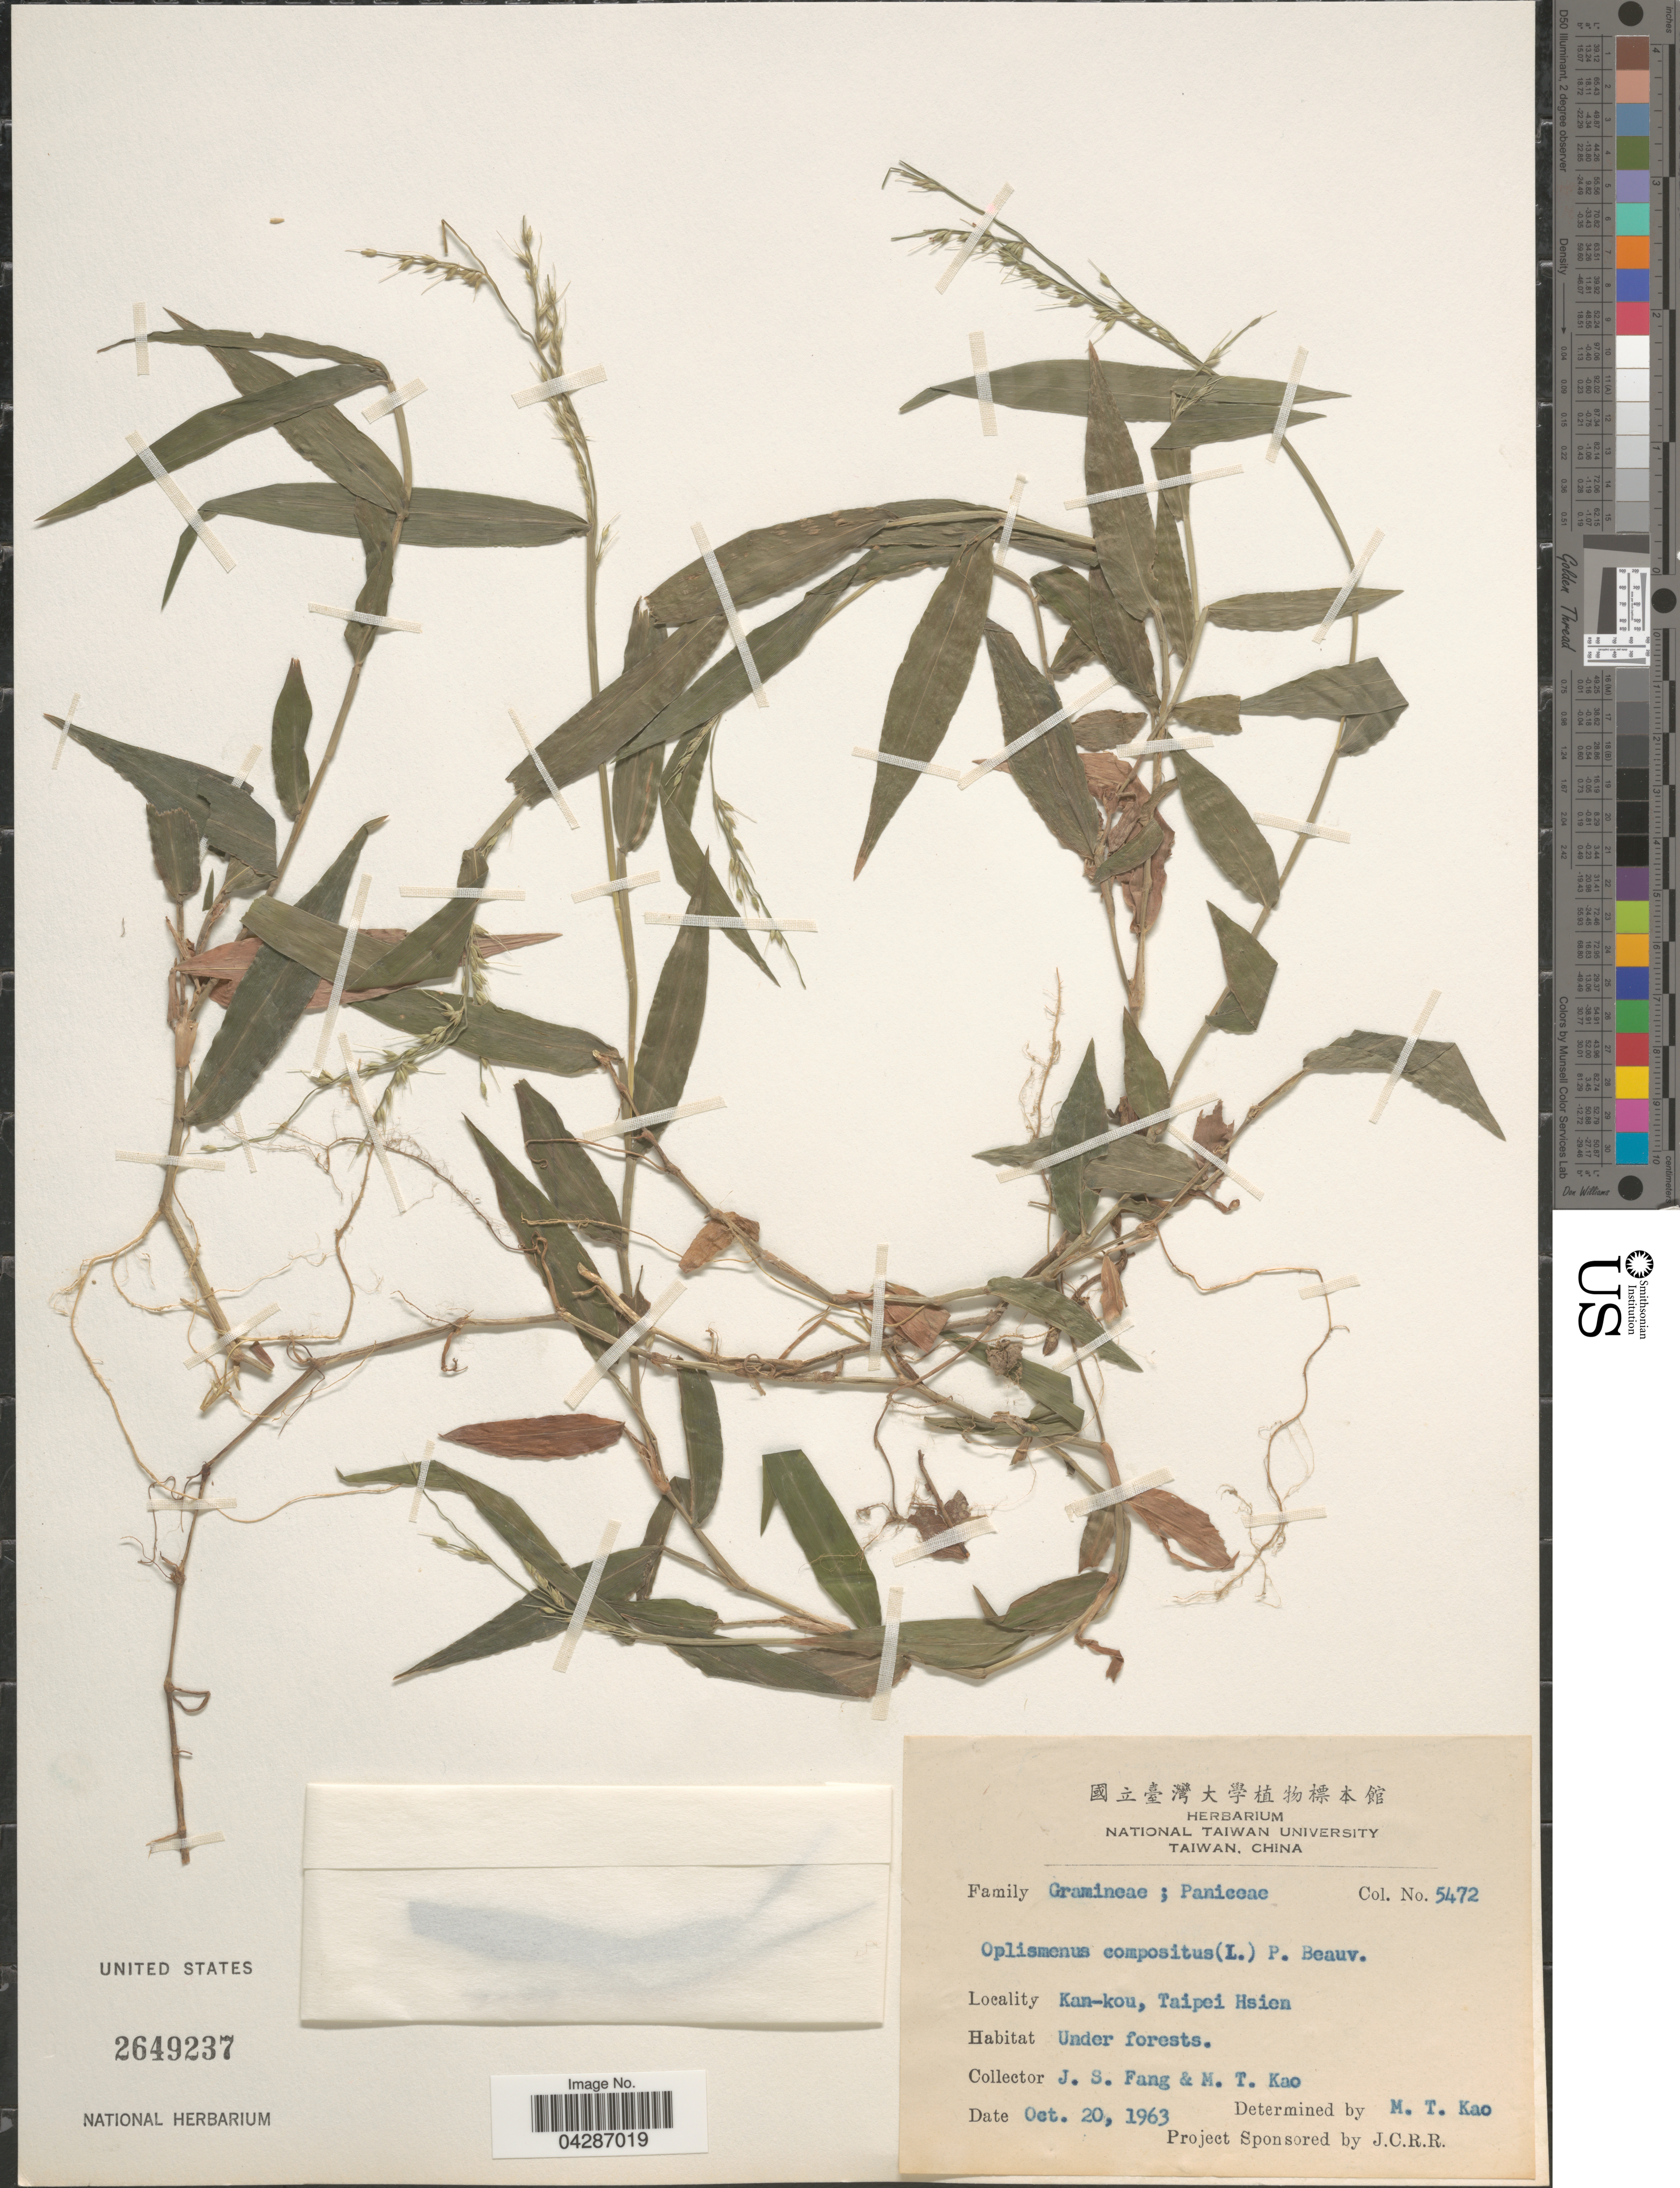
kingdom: Plantae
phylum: Tracheophyta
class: Liliopsida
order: Poales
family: Poaceae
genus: Oplismenus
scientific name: Oplismenus compositus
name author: (L.) P. Beauv.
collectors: J. Fang & M. T. Kao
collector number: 5472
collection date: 1963-10-20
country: Taiwan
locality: Kan-kou, Taipei Hsien.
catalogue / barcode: US 2649237